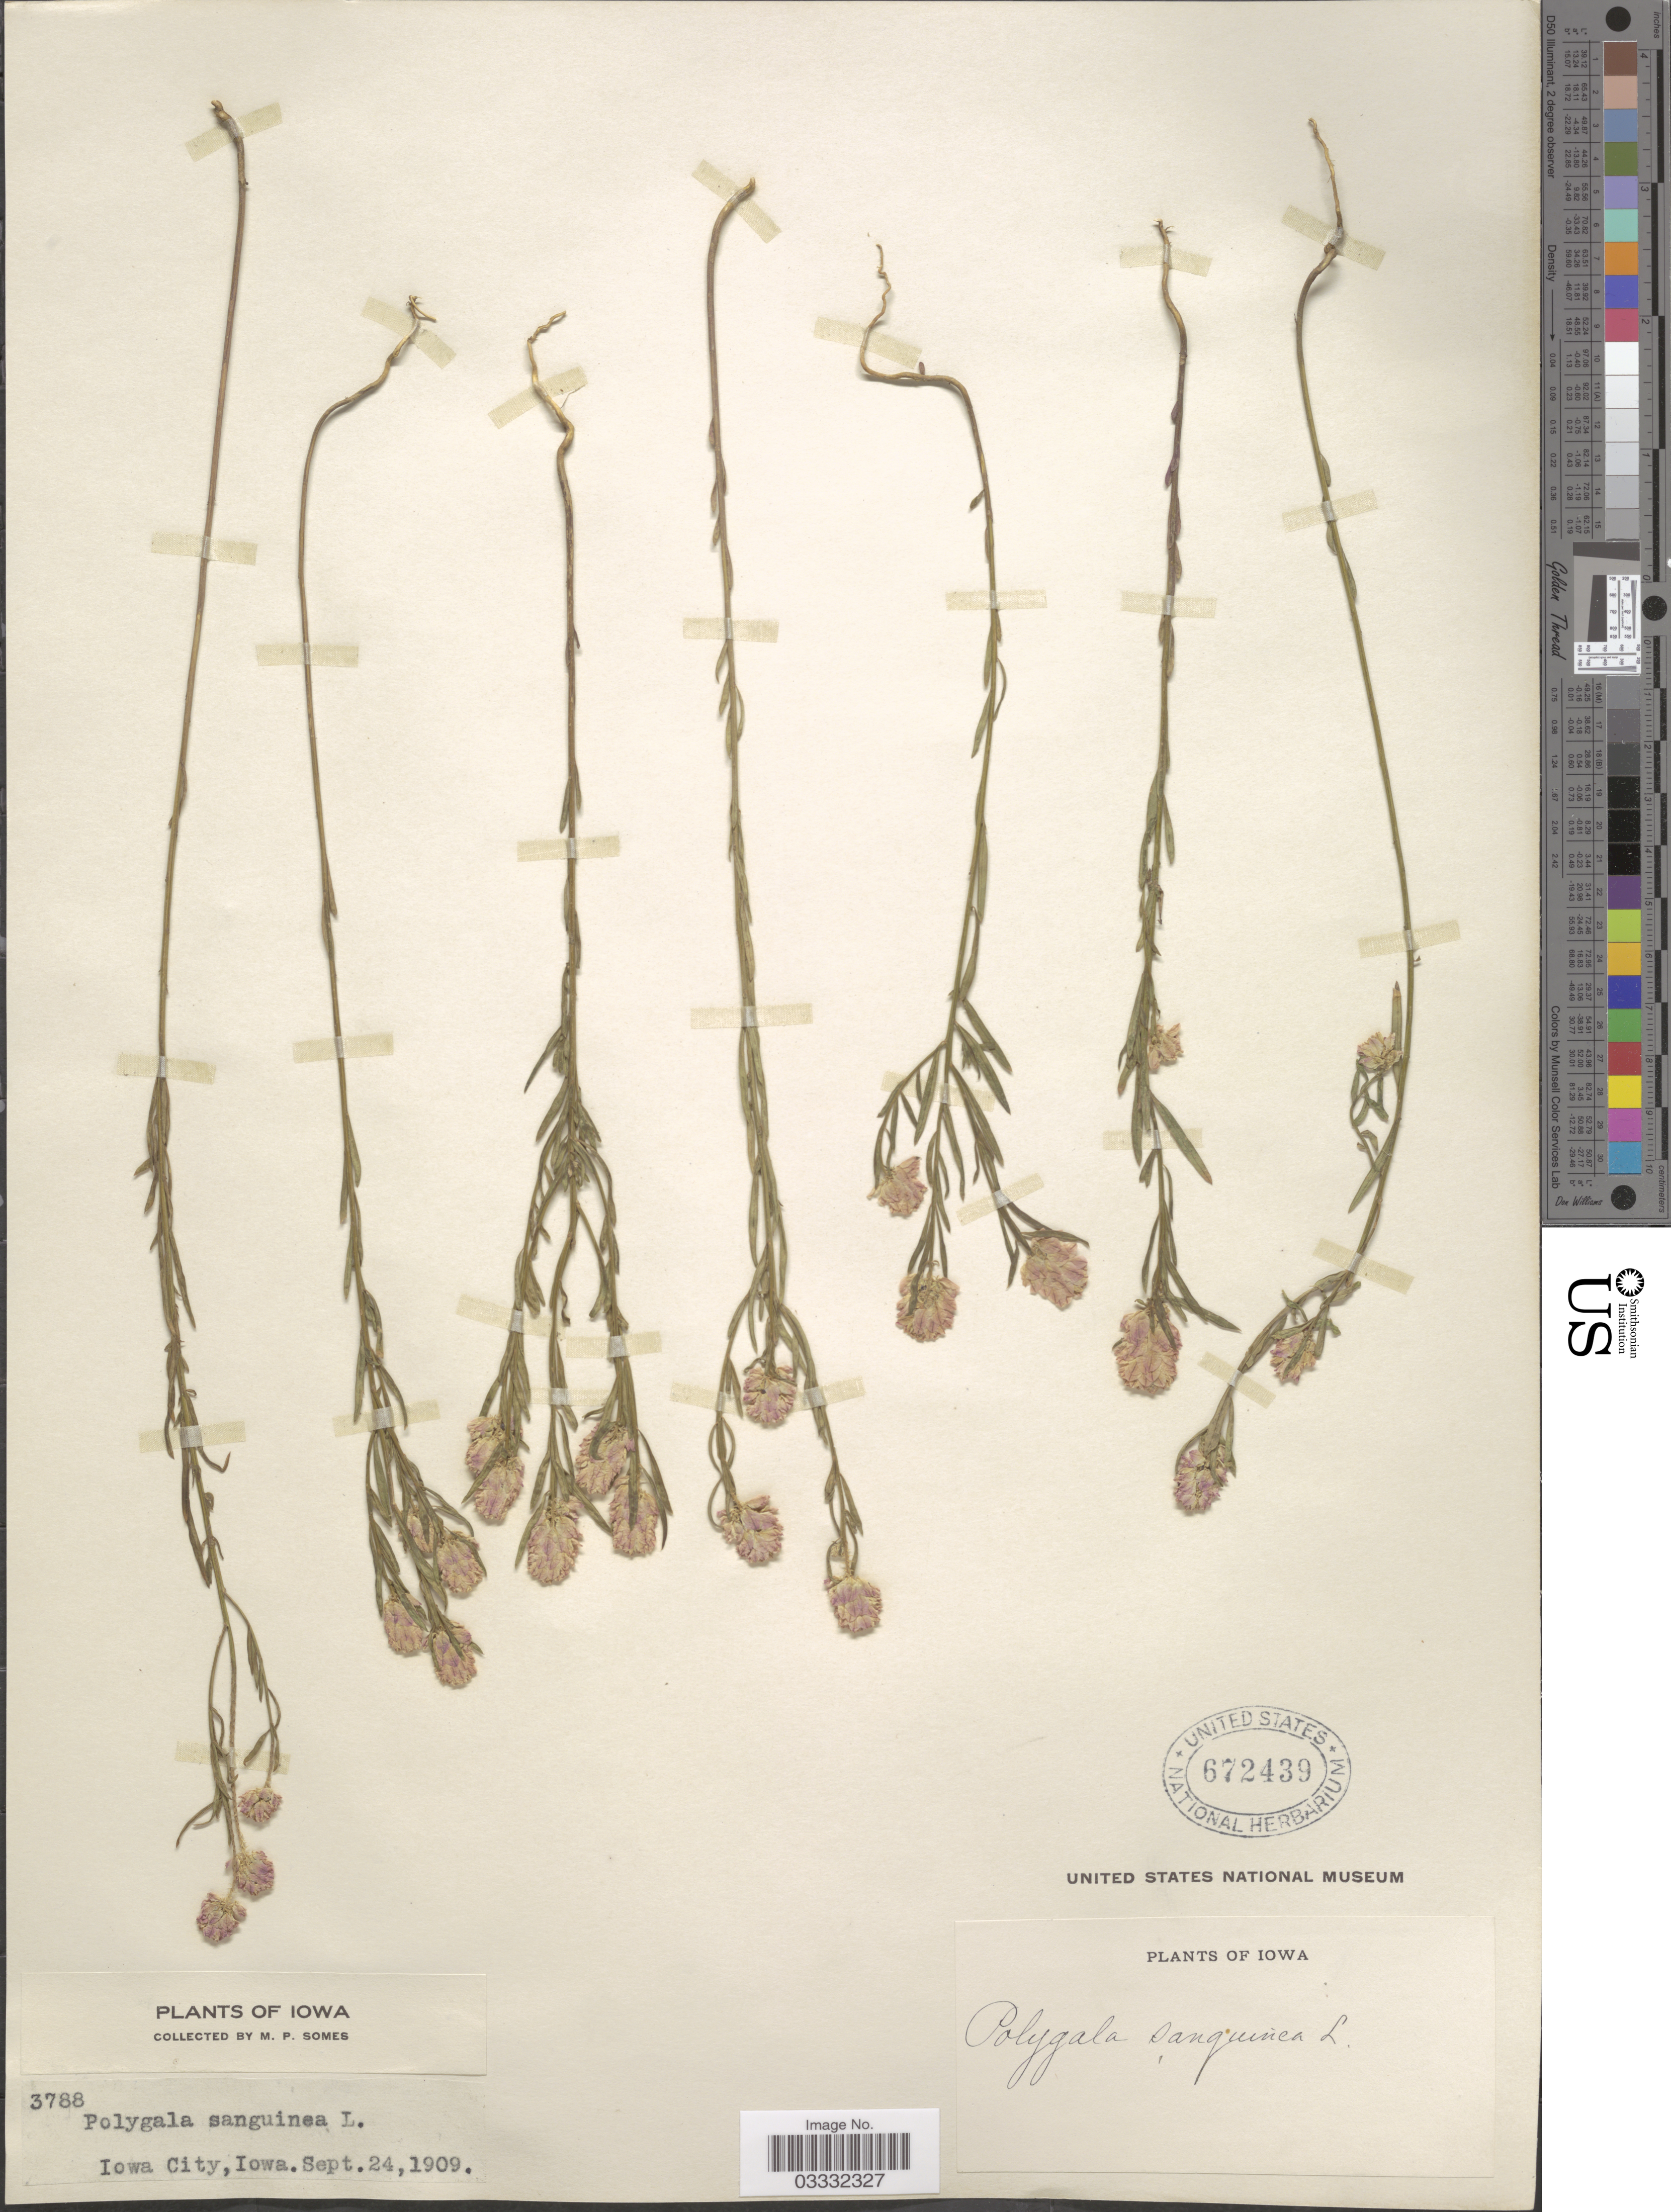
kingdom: Plantae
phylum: Tracheophyta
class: Magnoliopsida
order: Fabales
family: Polygalaceae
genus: Polygala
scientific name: Polygala sanguinea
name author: L.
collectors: M. Somes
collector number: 3788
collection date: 1909-09-24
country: United States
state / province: Iowa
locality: Iowa City.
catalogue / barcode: US 672439